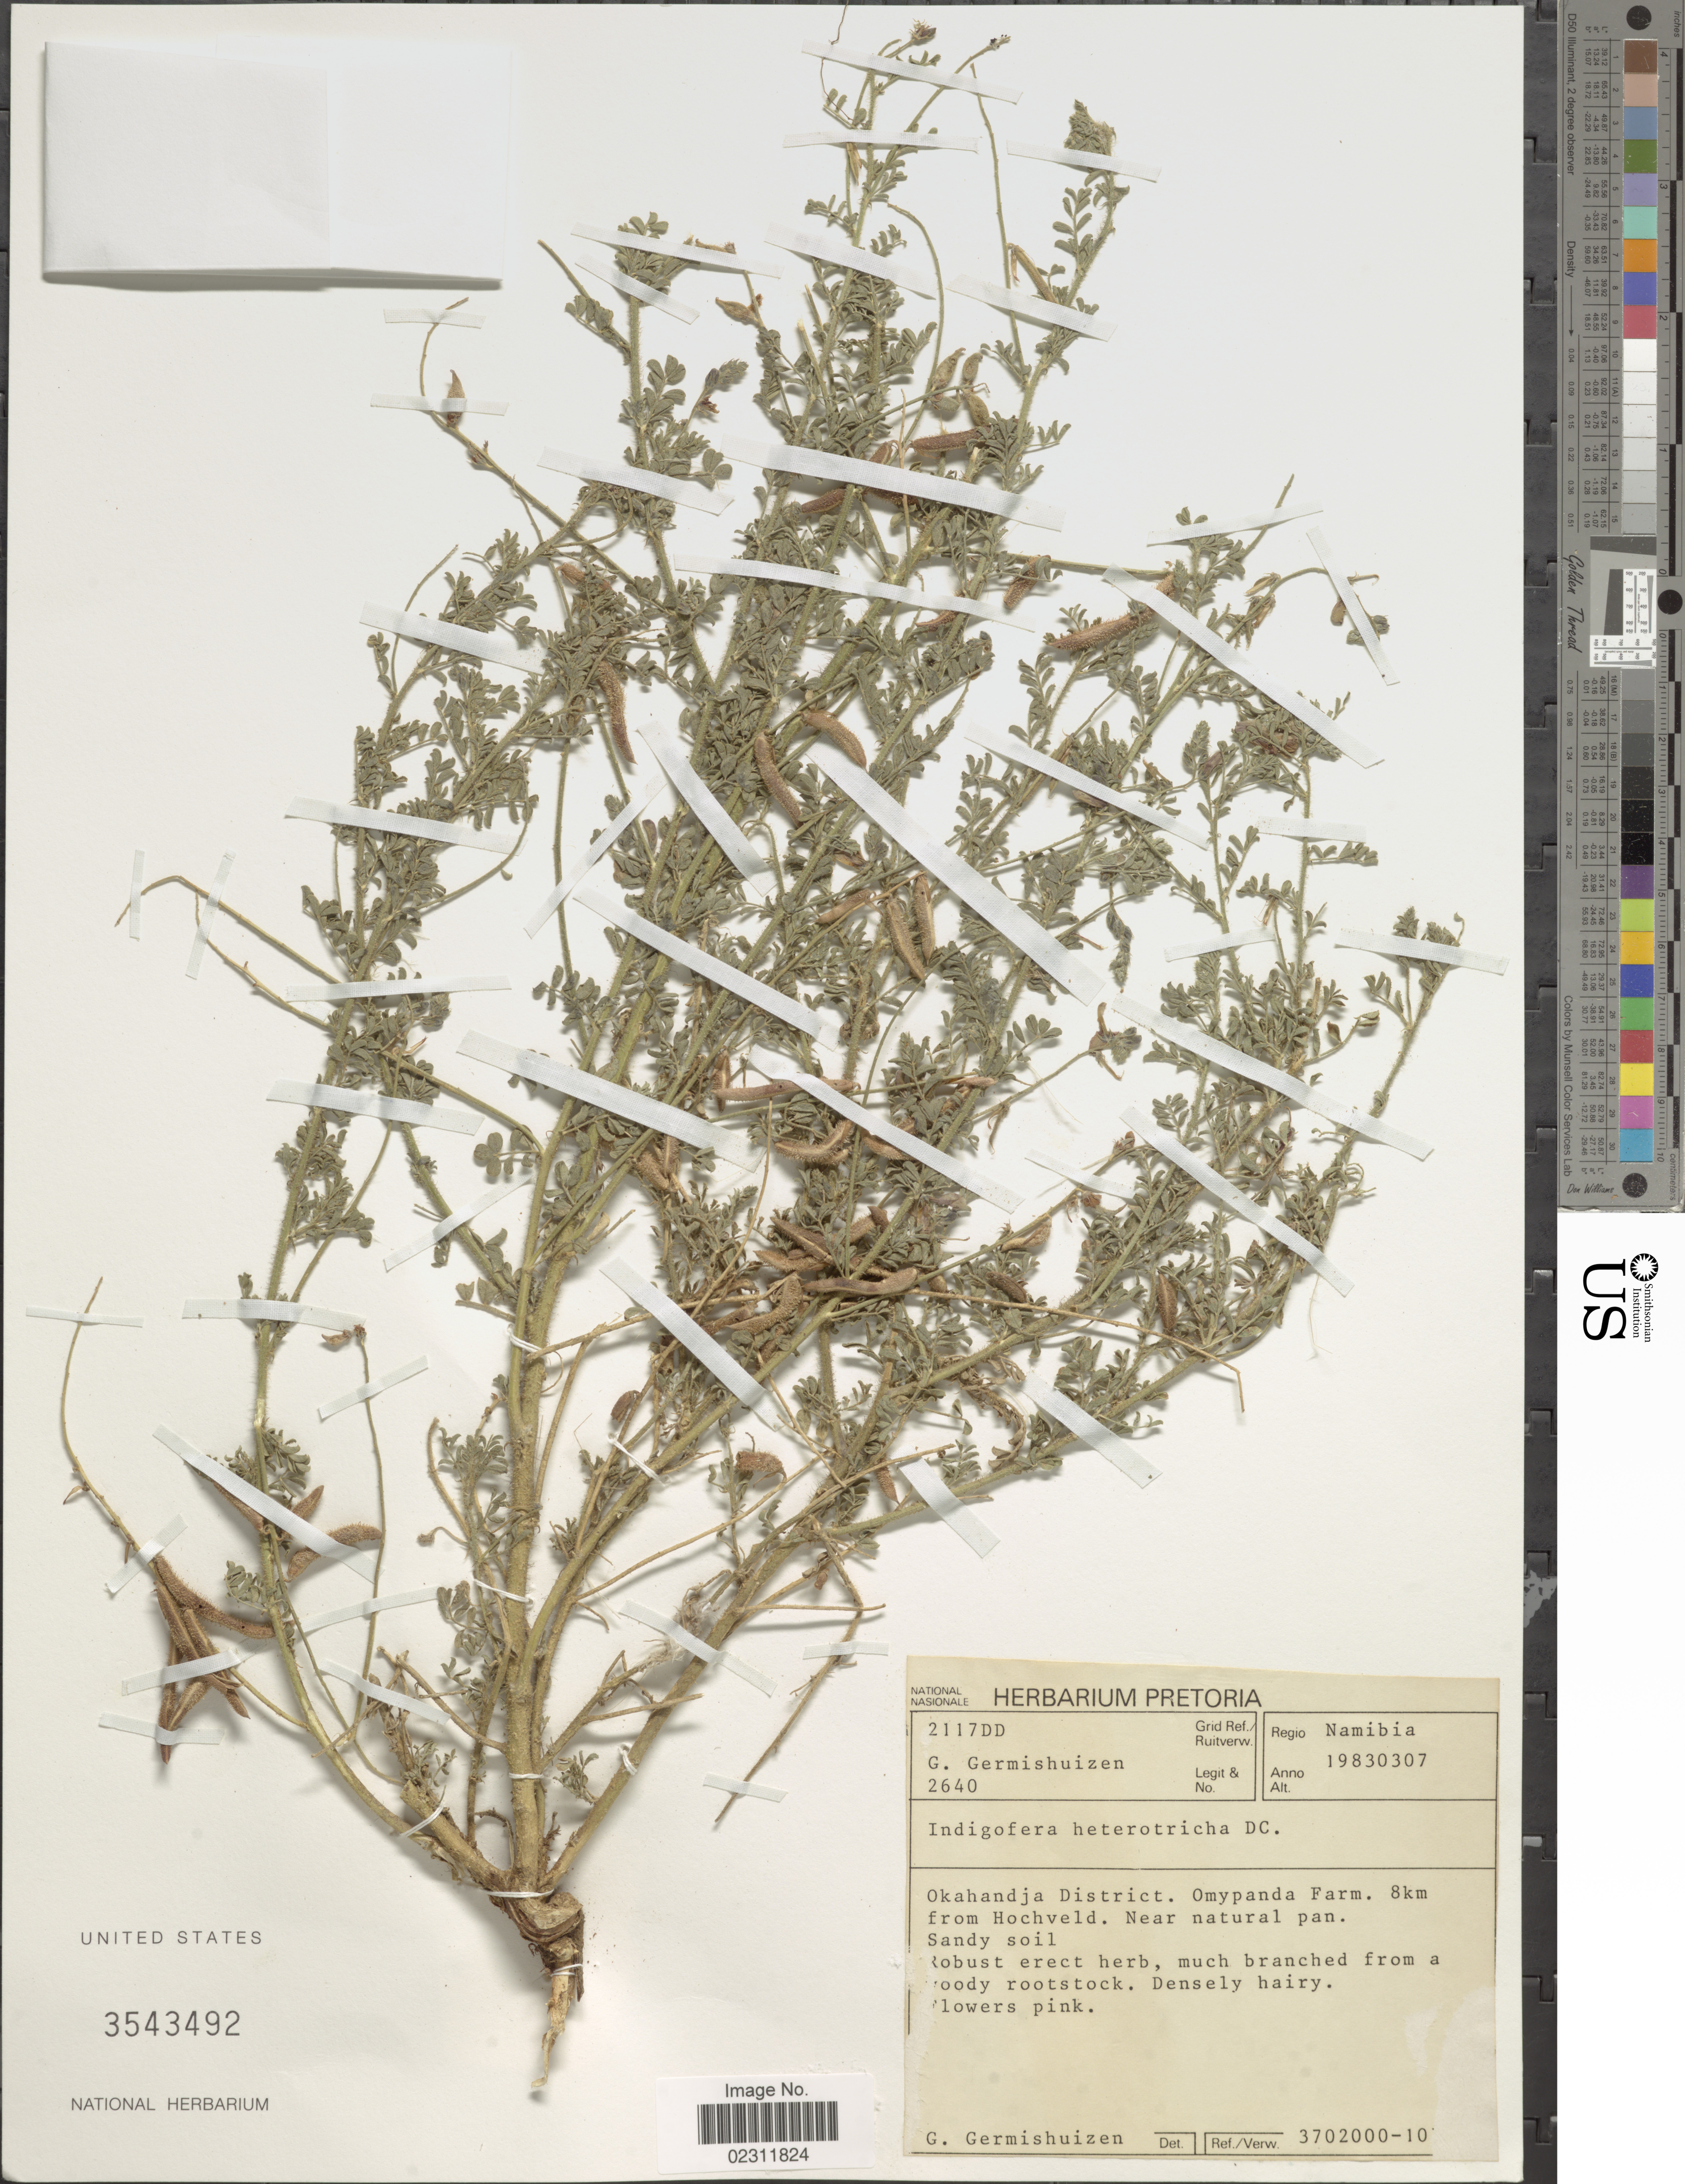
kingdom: Plantae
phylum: Tracheophyta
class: Magnoliopsida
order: Fabales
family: Fabaceae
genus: Indigofera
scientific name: Indigofera heterotricha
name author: DC.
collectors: G. Germishuizen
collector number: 2640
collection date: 1983-03-07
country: Namibia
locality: Okahandja District, Omypanda Farm, 8 km from Hochveld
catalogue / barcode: US 3543492